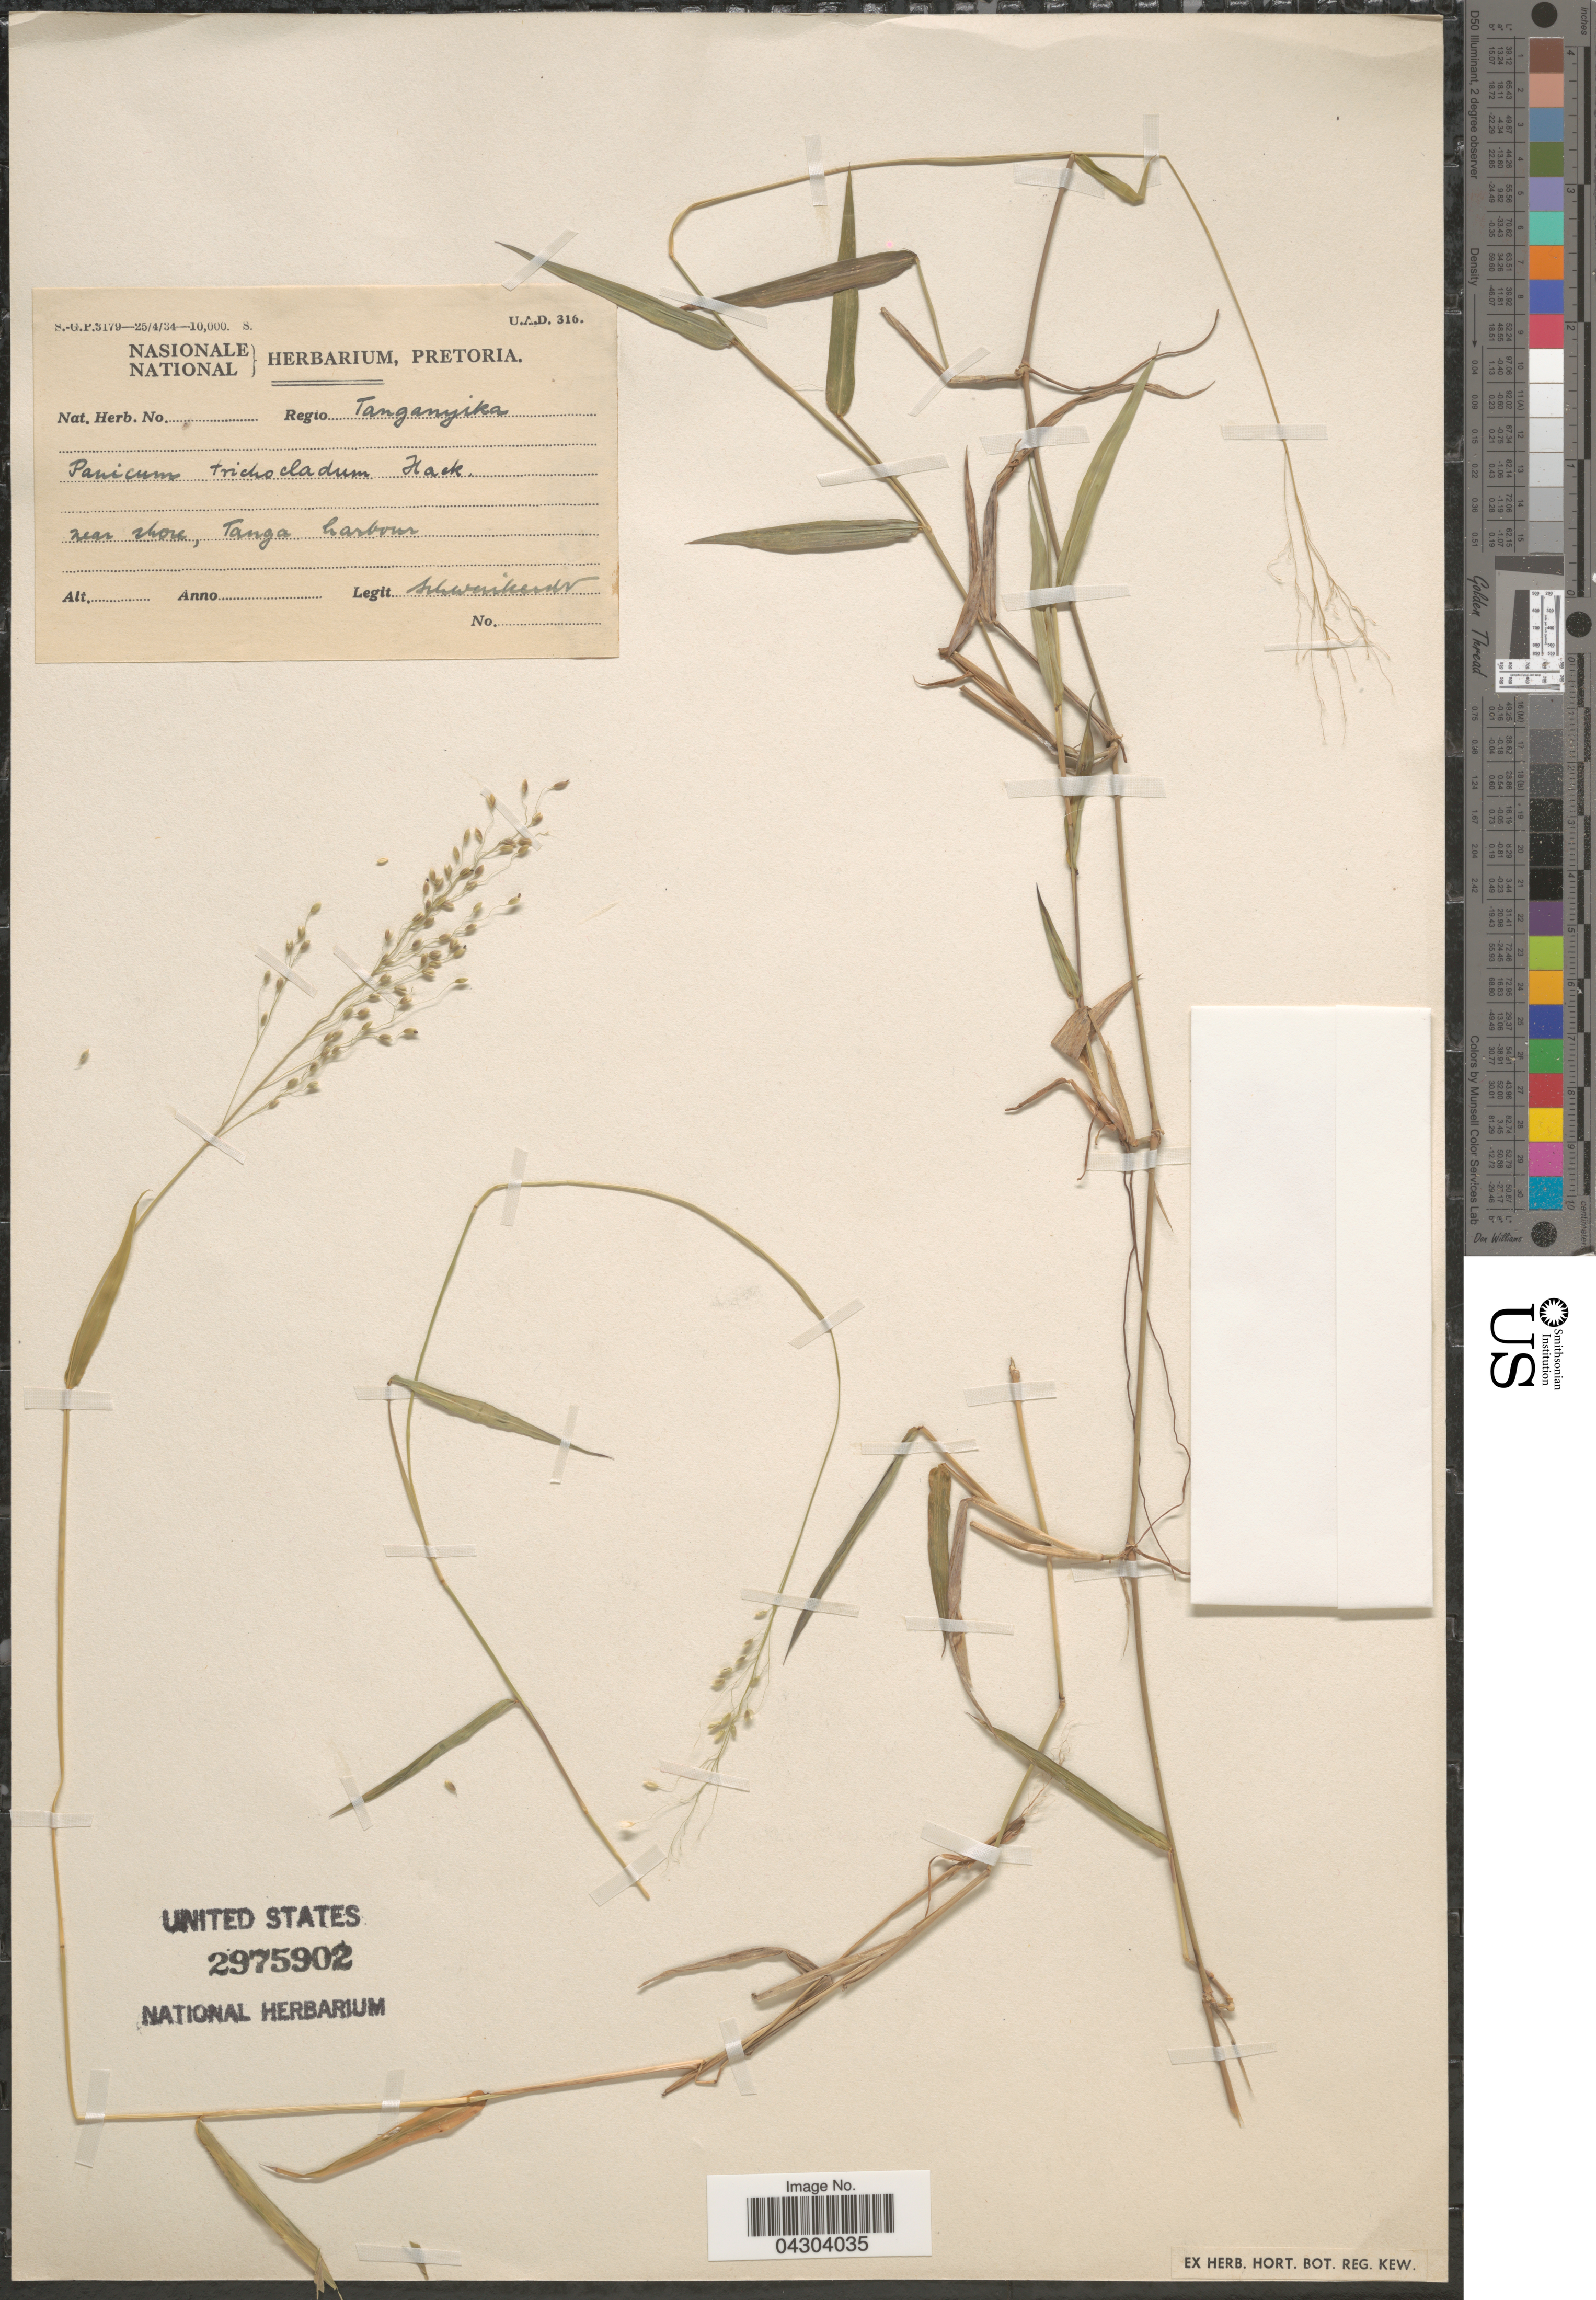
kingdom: Plantae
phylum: Tracheophyta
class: Liliopsida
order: Poales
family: Poaceae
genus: Panicum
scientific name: Panicum trichocladum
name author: Hack. ex K. Schum. in Engl.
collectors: -. Schweickerdt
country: Tanzania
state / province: Tanga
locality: Regio Tanganyika. Near shore, Tanga harbour.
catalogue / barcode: US 2975902